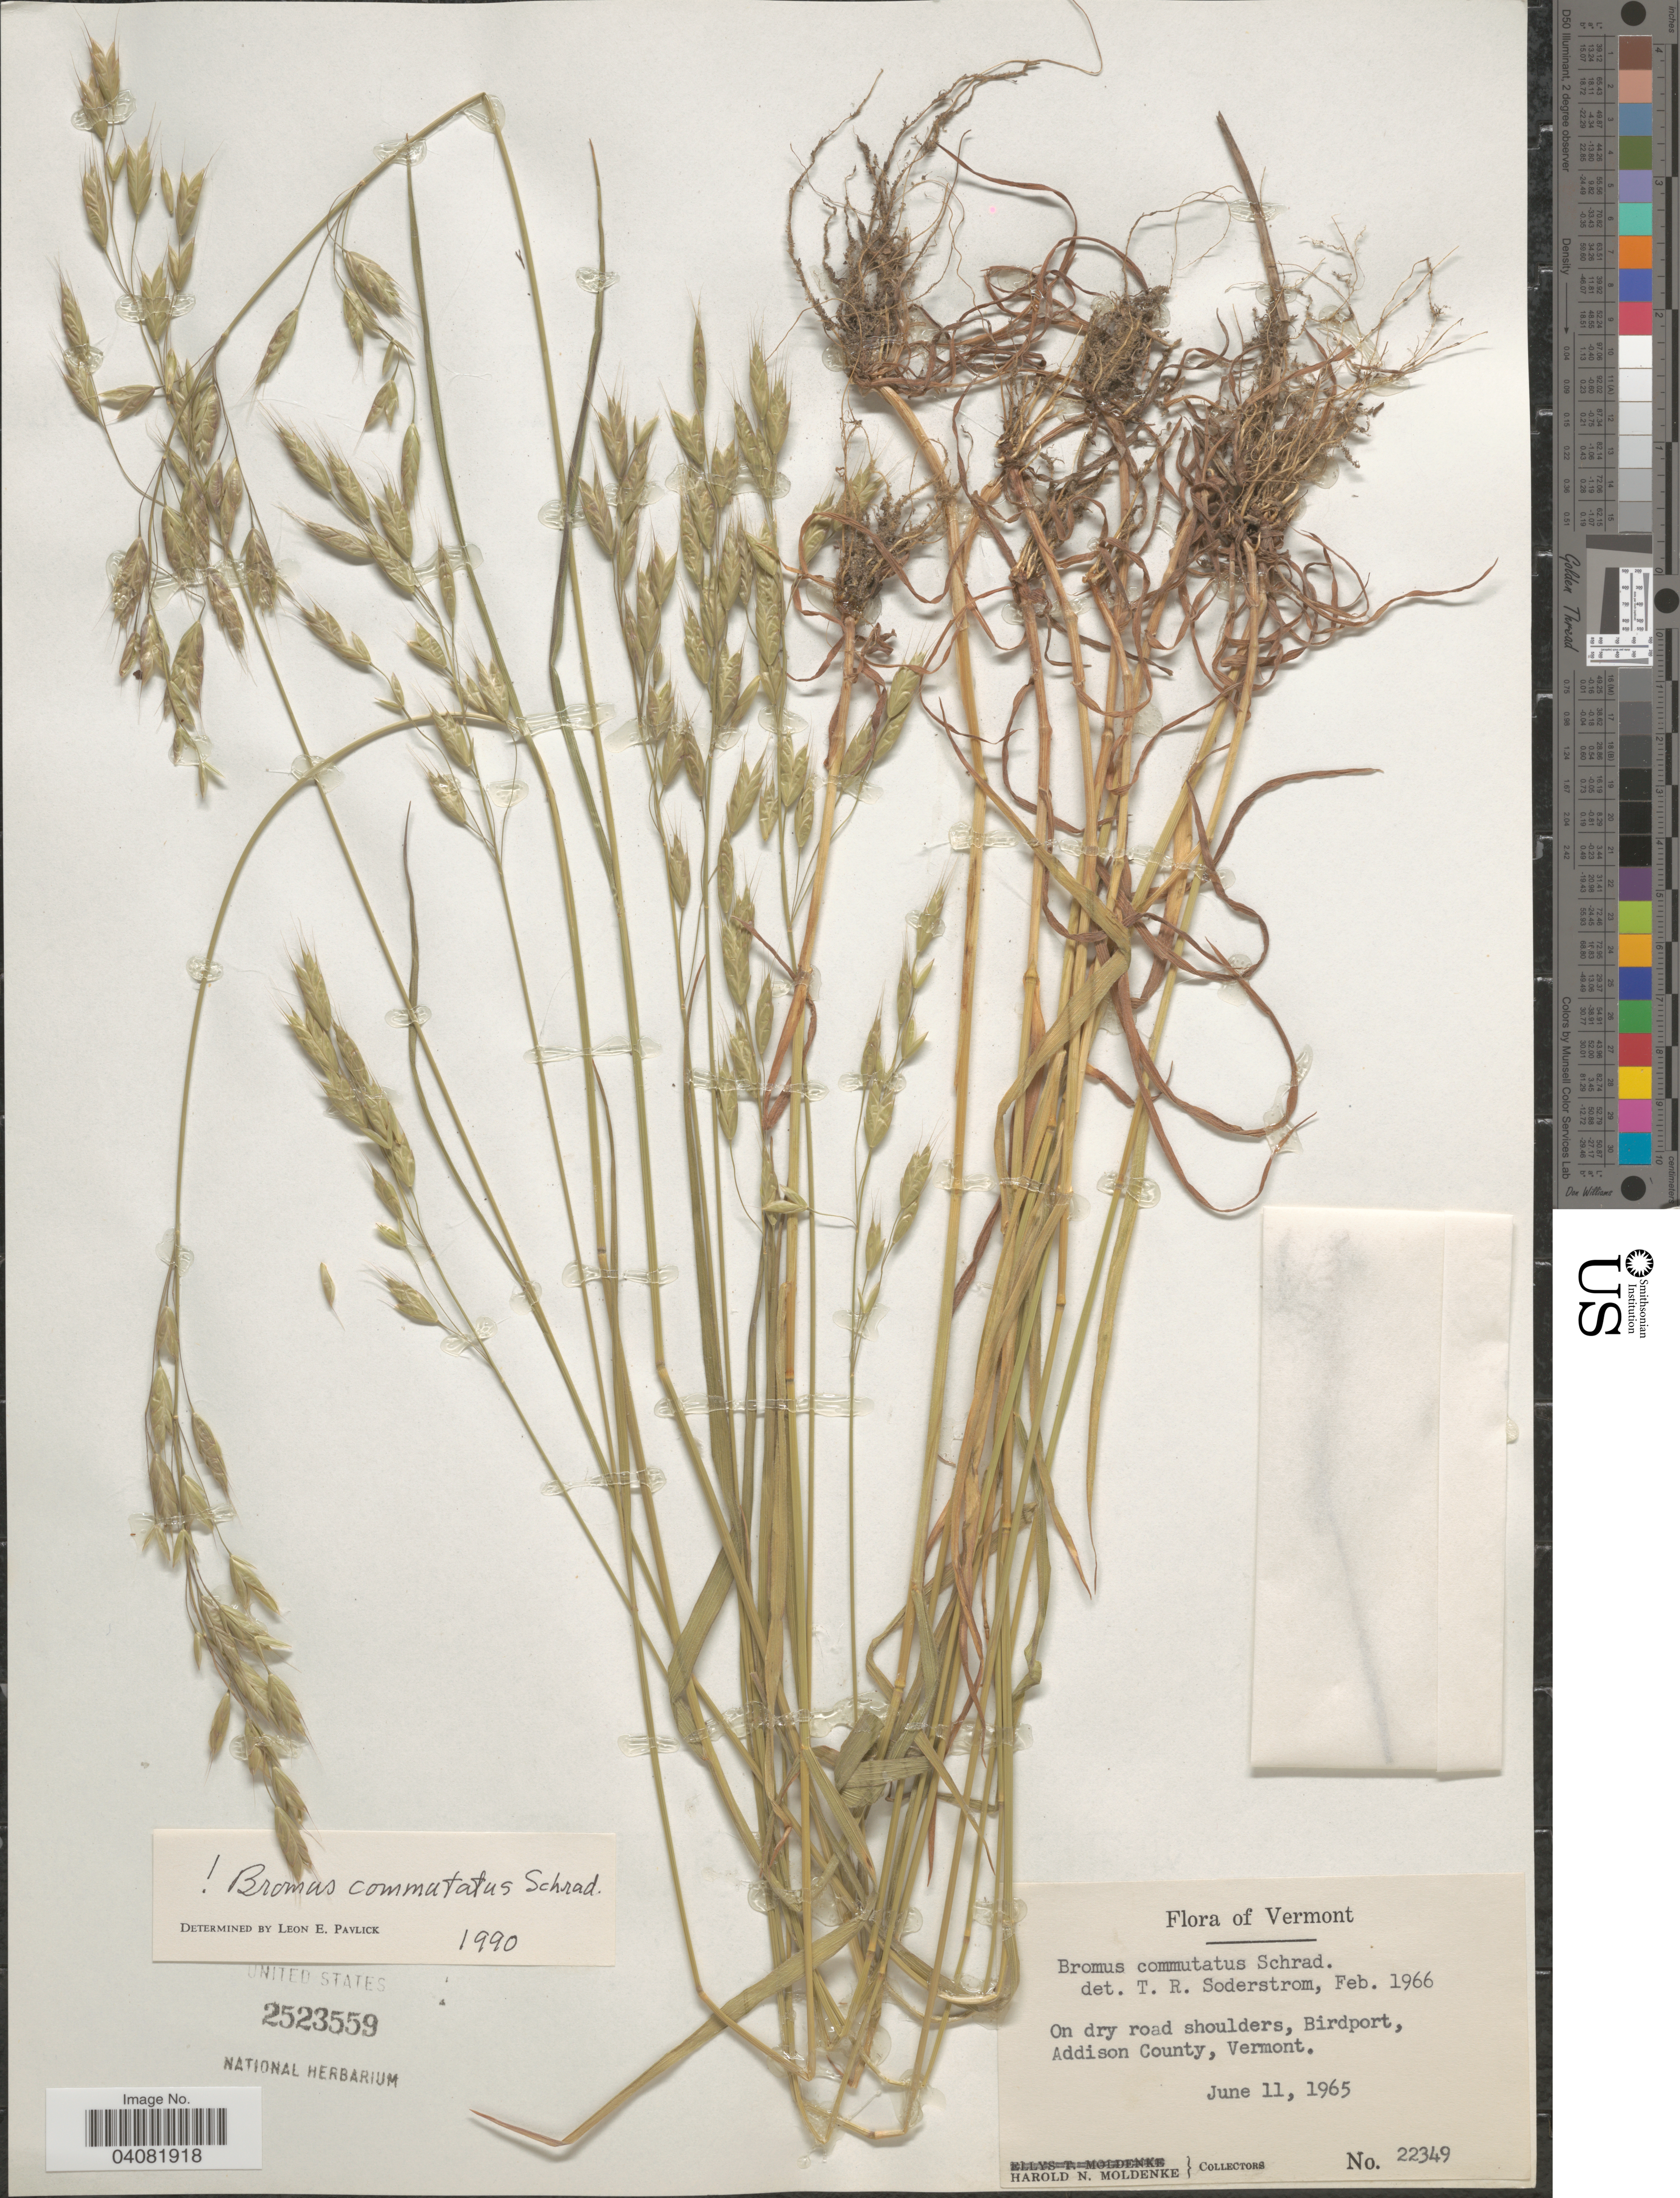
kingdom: Plantae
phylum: Tracheophyta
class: Liliopsida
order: Poales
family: Poaceae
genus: Bromus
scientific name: Bromus commutatus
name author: Schrad.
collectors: H. N. Moldenke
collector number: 22349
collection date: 1965-06-11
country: United States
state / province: Vermont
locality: On dry road shoulders, Birdport, Addison County.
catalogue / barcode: US 2523559